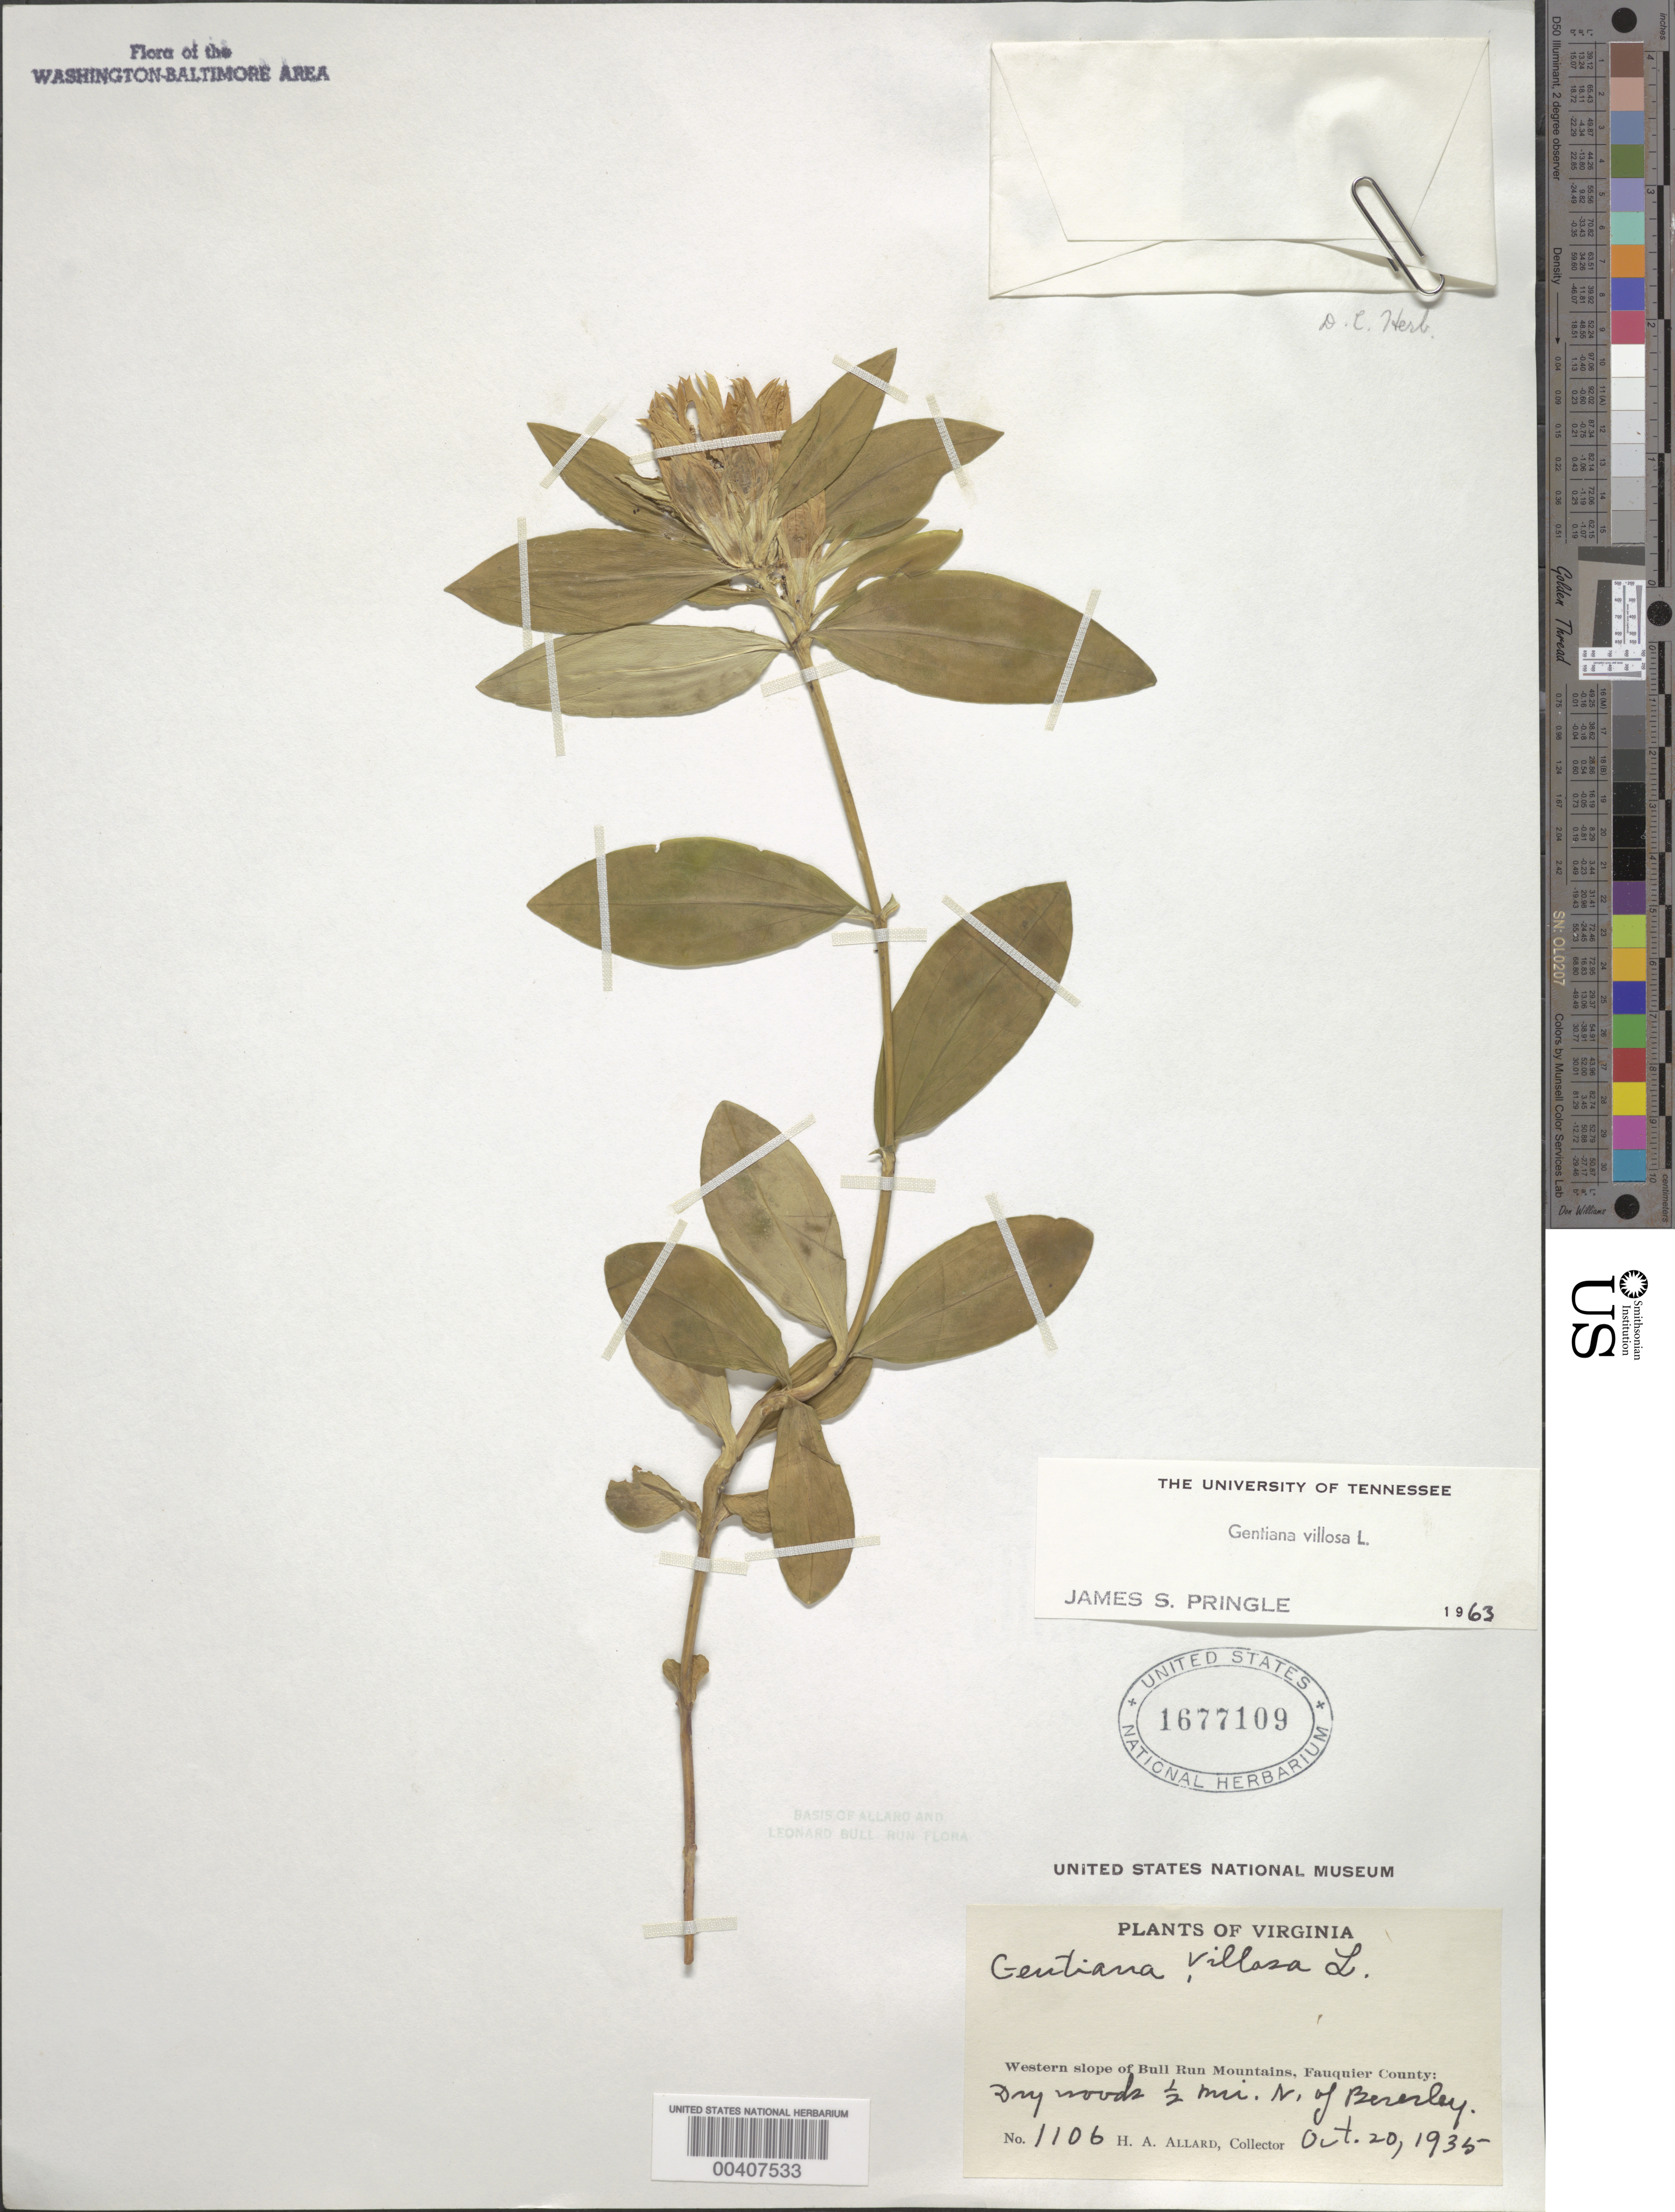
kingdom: Plantae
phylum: Tracheophyta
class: Magnoliopsida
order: Gentianales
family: Gentianaceae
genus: Gentiana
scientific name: Gentiana villosa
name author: L.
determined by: Pringle, J. S.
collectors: H. A. Allard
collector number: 1106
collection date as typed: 20 Oct 1935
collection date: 1935-10-20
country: United States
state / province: Virginia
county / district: Fauquier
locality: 0.5 mi. N of Beverley Mill, western slope of Bull Run Mountains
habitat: Dry woods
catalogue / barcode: US 1677109